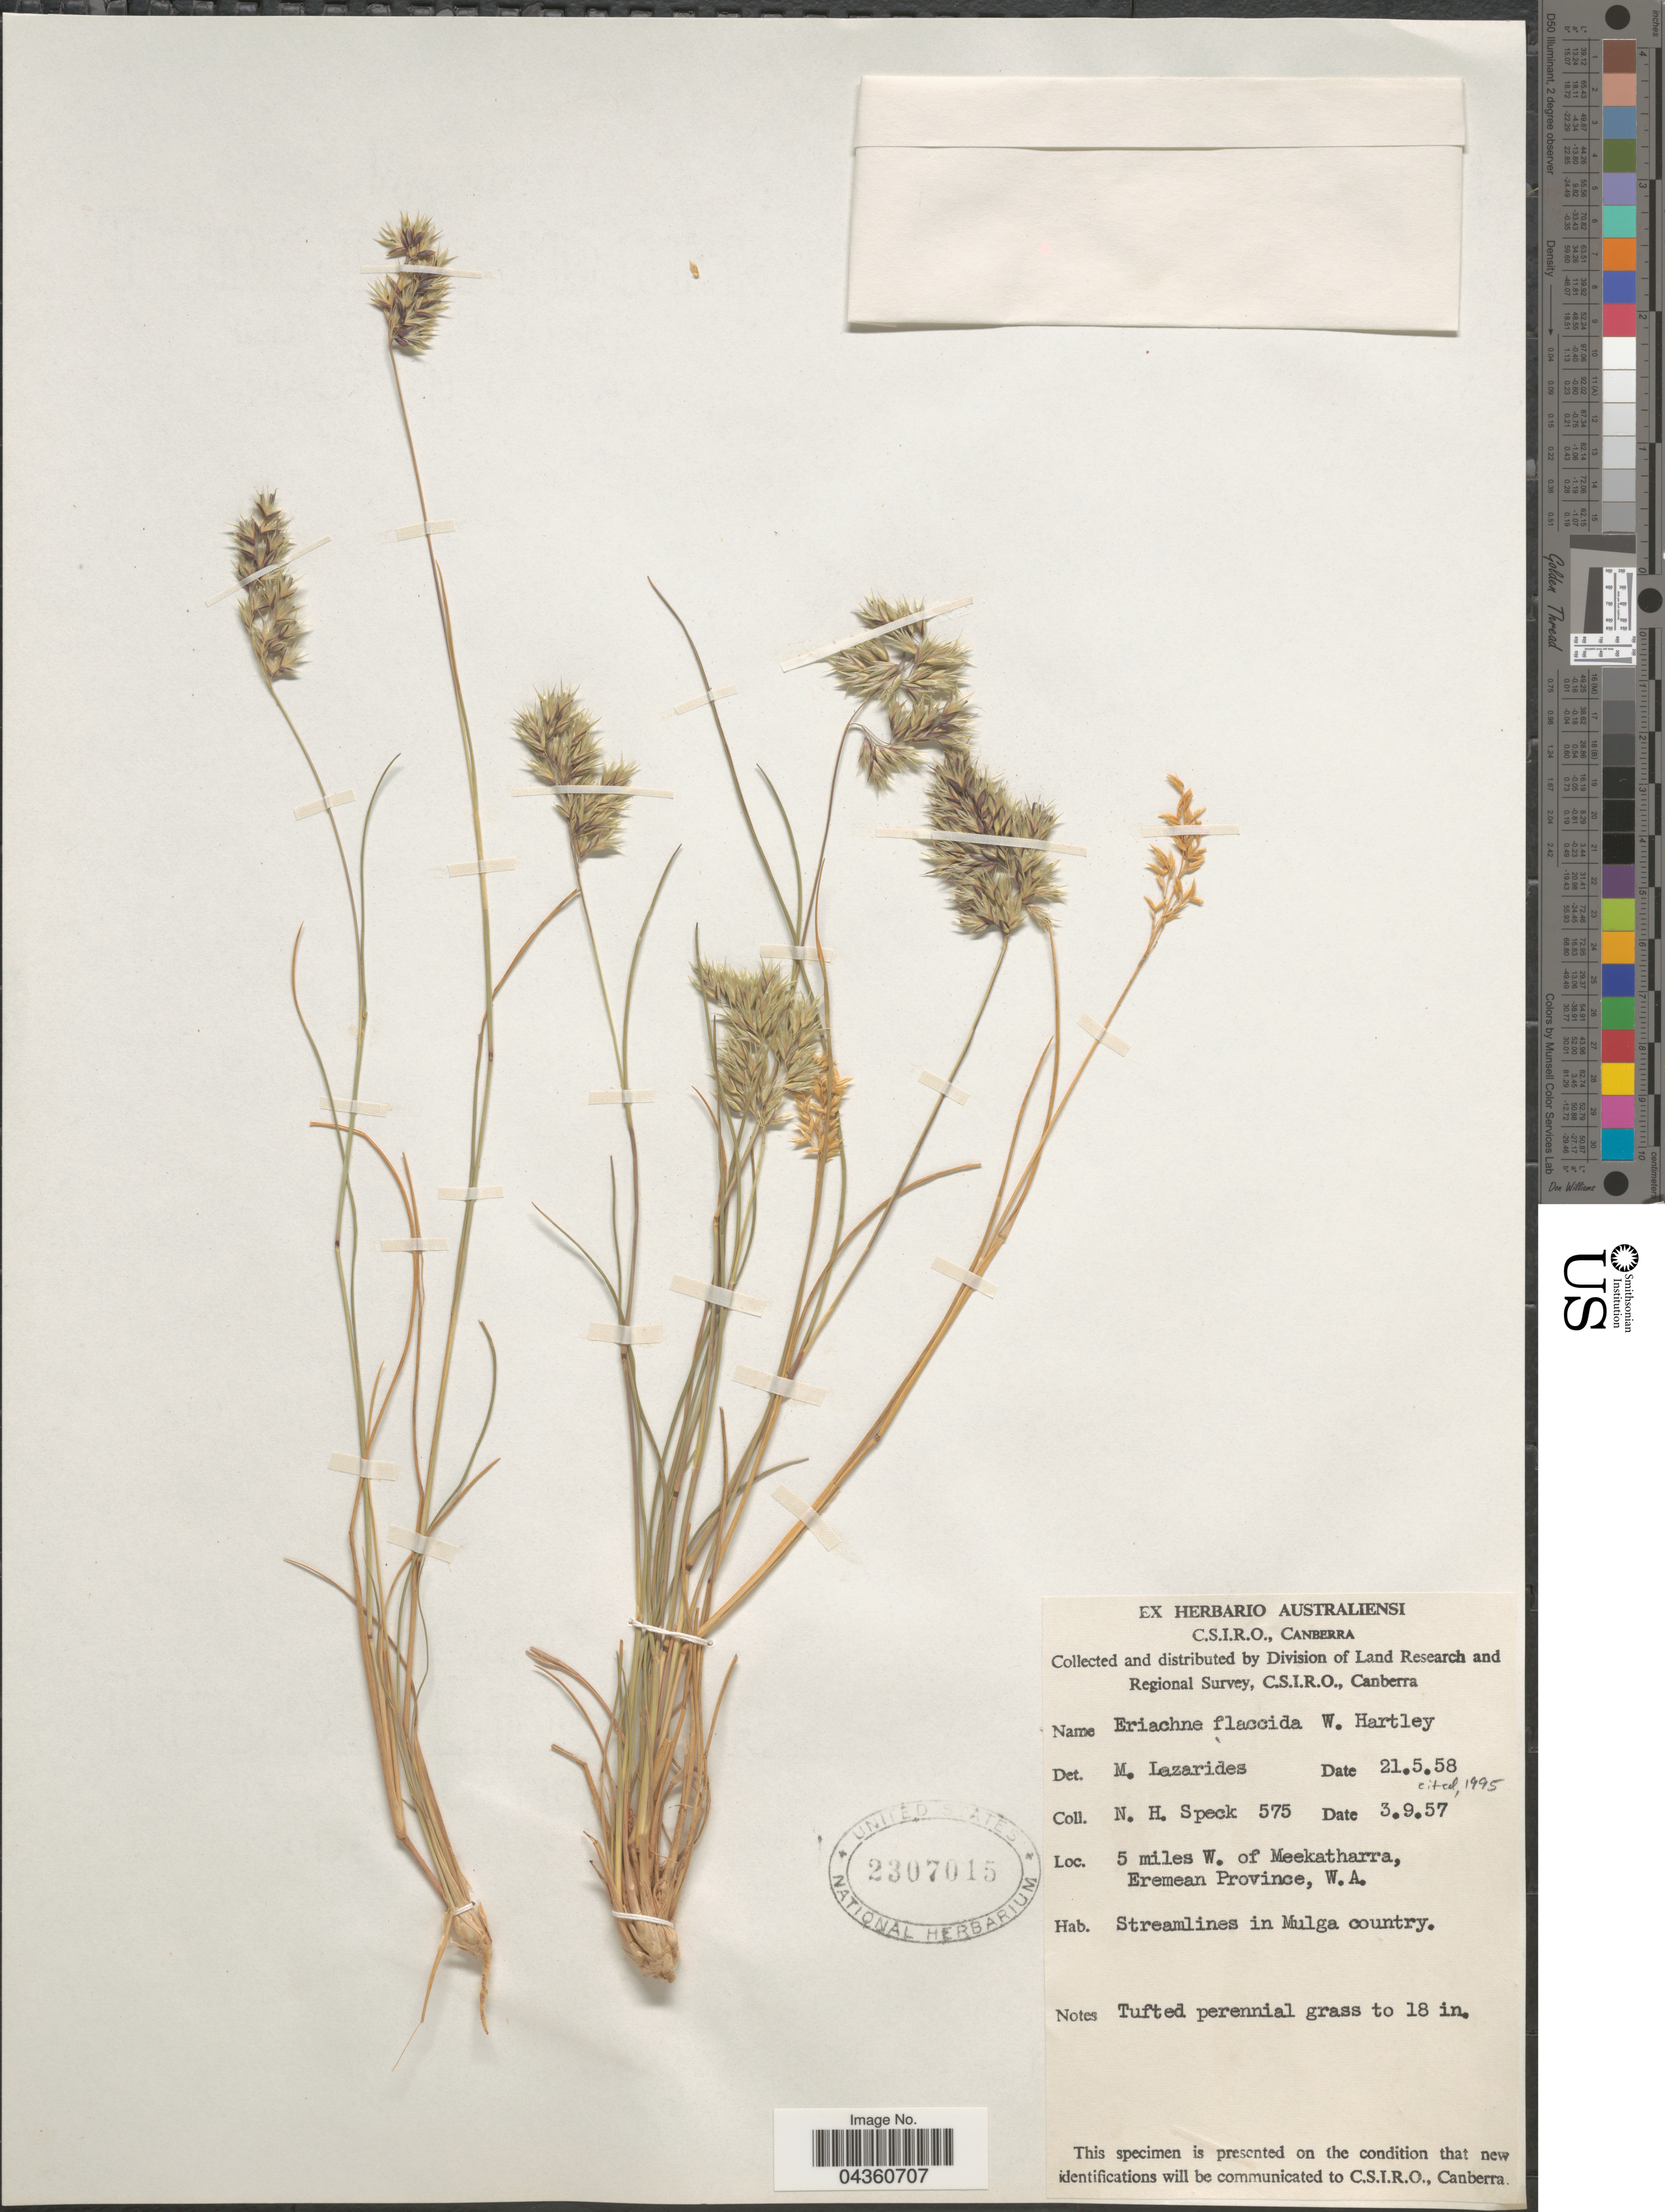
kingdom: Plantae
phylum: Tracheophyta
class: Liliopsida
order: Poales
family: Poaceae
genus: Eriachne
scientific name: Eriachne filiformis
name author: Hartley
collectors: N. Speck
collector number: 575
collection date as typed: Transcribed d/m/y: 3/9/57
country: Australia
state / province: Western Australia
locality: Division of Land Research and Regional Survey. 5 miles W. of Meekatharra, Eremean Province. Streamlines in Mulga country.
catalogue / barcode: US 2307015